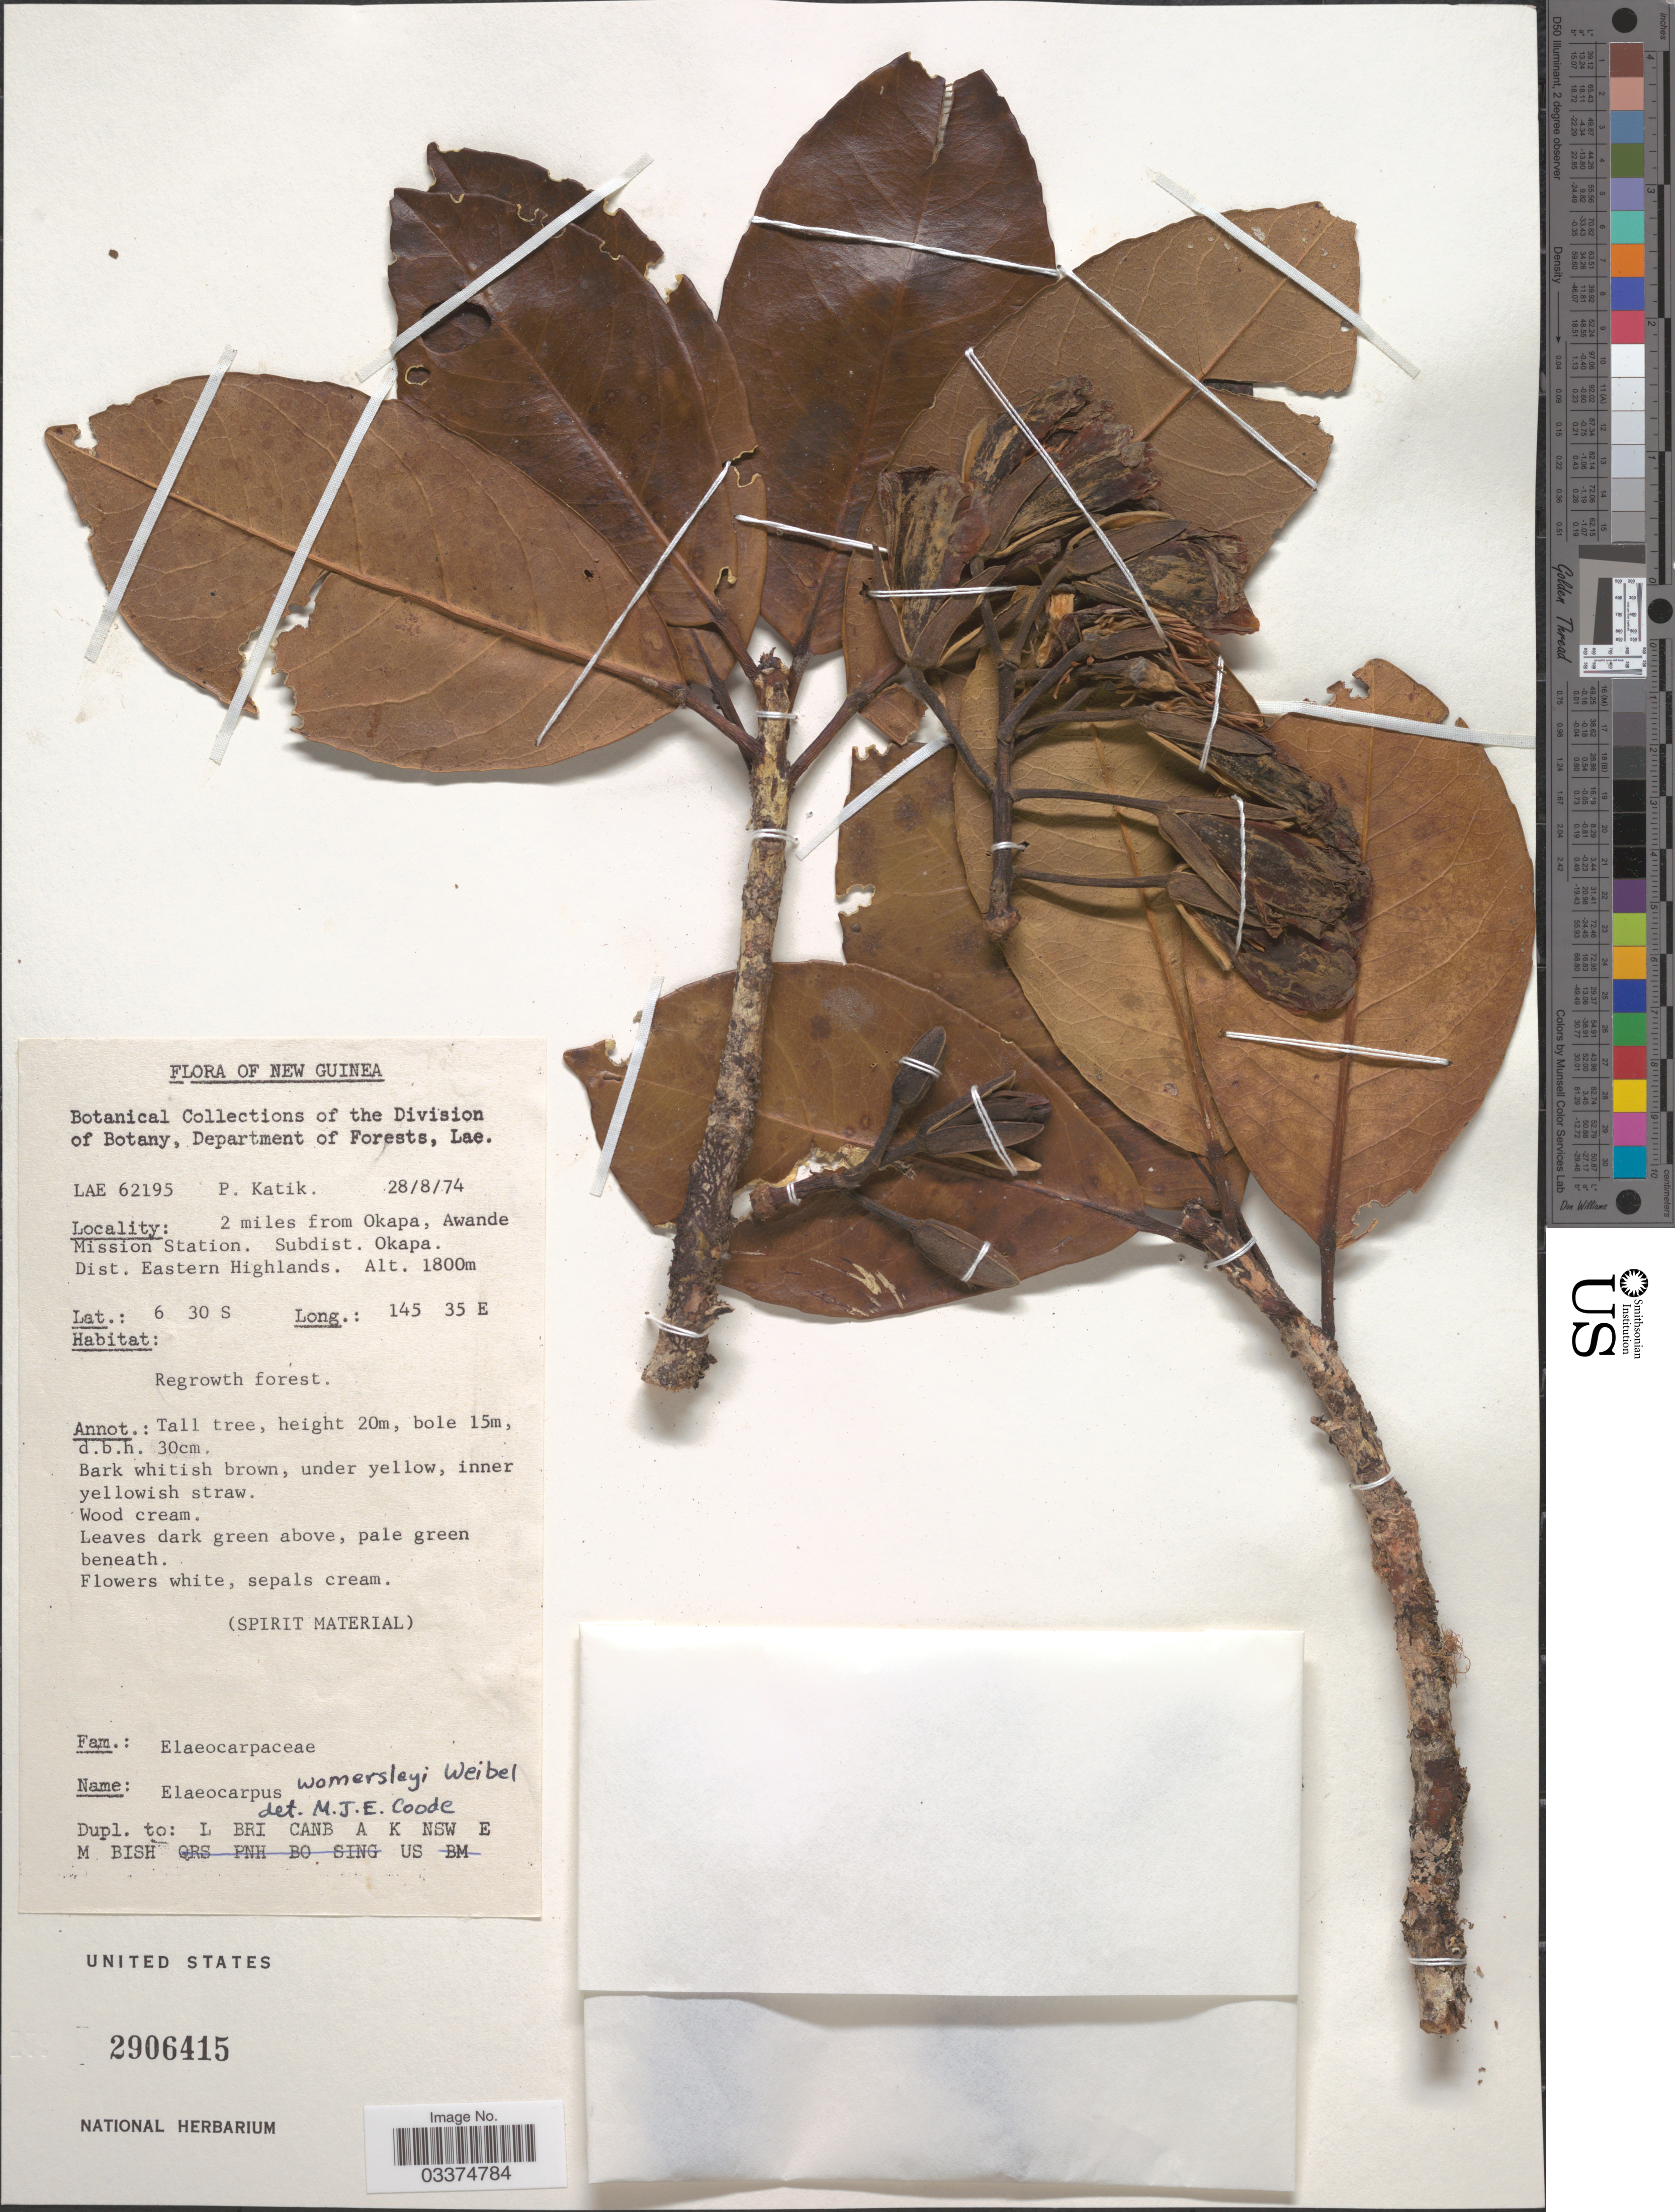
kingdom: Plantae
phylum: Tracheophyta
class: Magnoliopsida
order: Oxalidales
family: Elaeocarpaceae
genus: Elaeocarpus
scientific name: Elaeocarpus womersleyi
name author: Weibel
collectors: P. Katik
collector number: LAE 62195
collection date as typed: Transcribed d/m/y: 28/8/74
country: Papua New Guinea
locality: New Guinea. 2 miles from Okapa, Awande Mission Station. Subdist. Okapa. Dist. Eastern Highlands.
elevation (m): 1800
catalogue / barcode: US 2906415